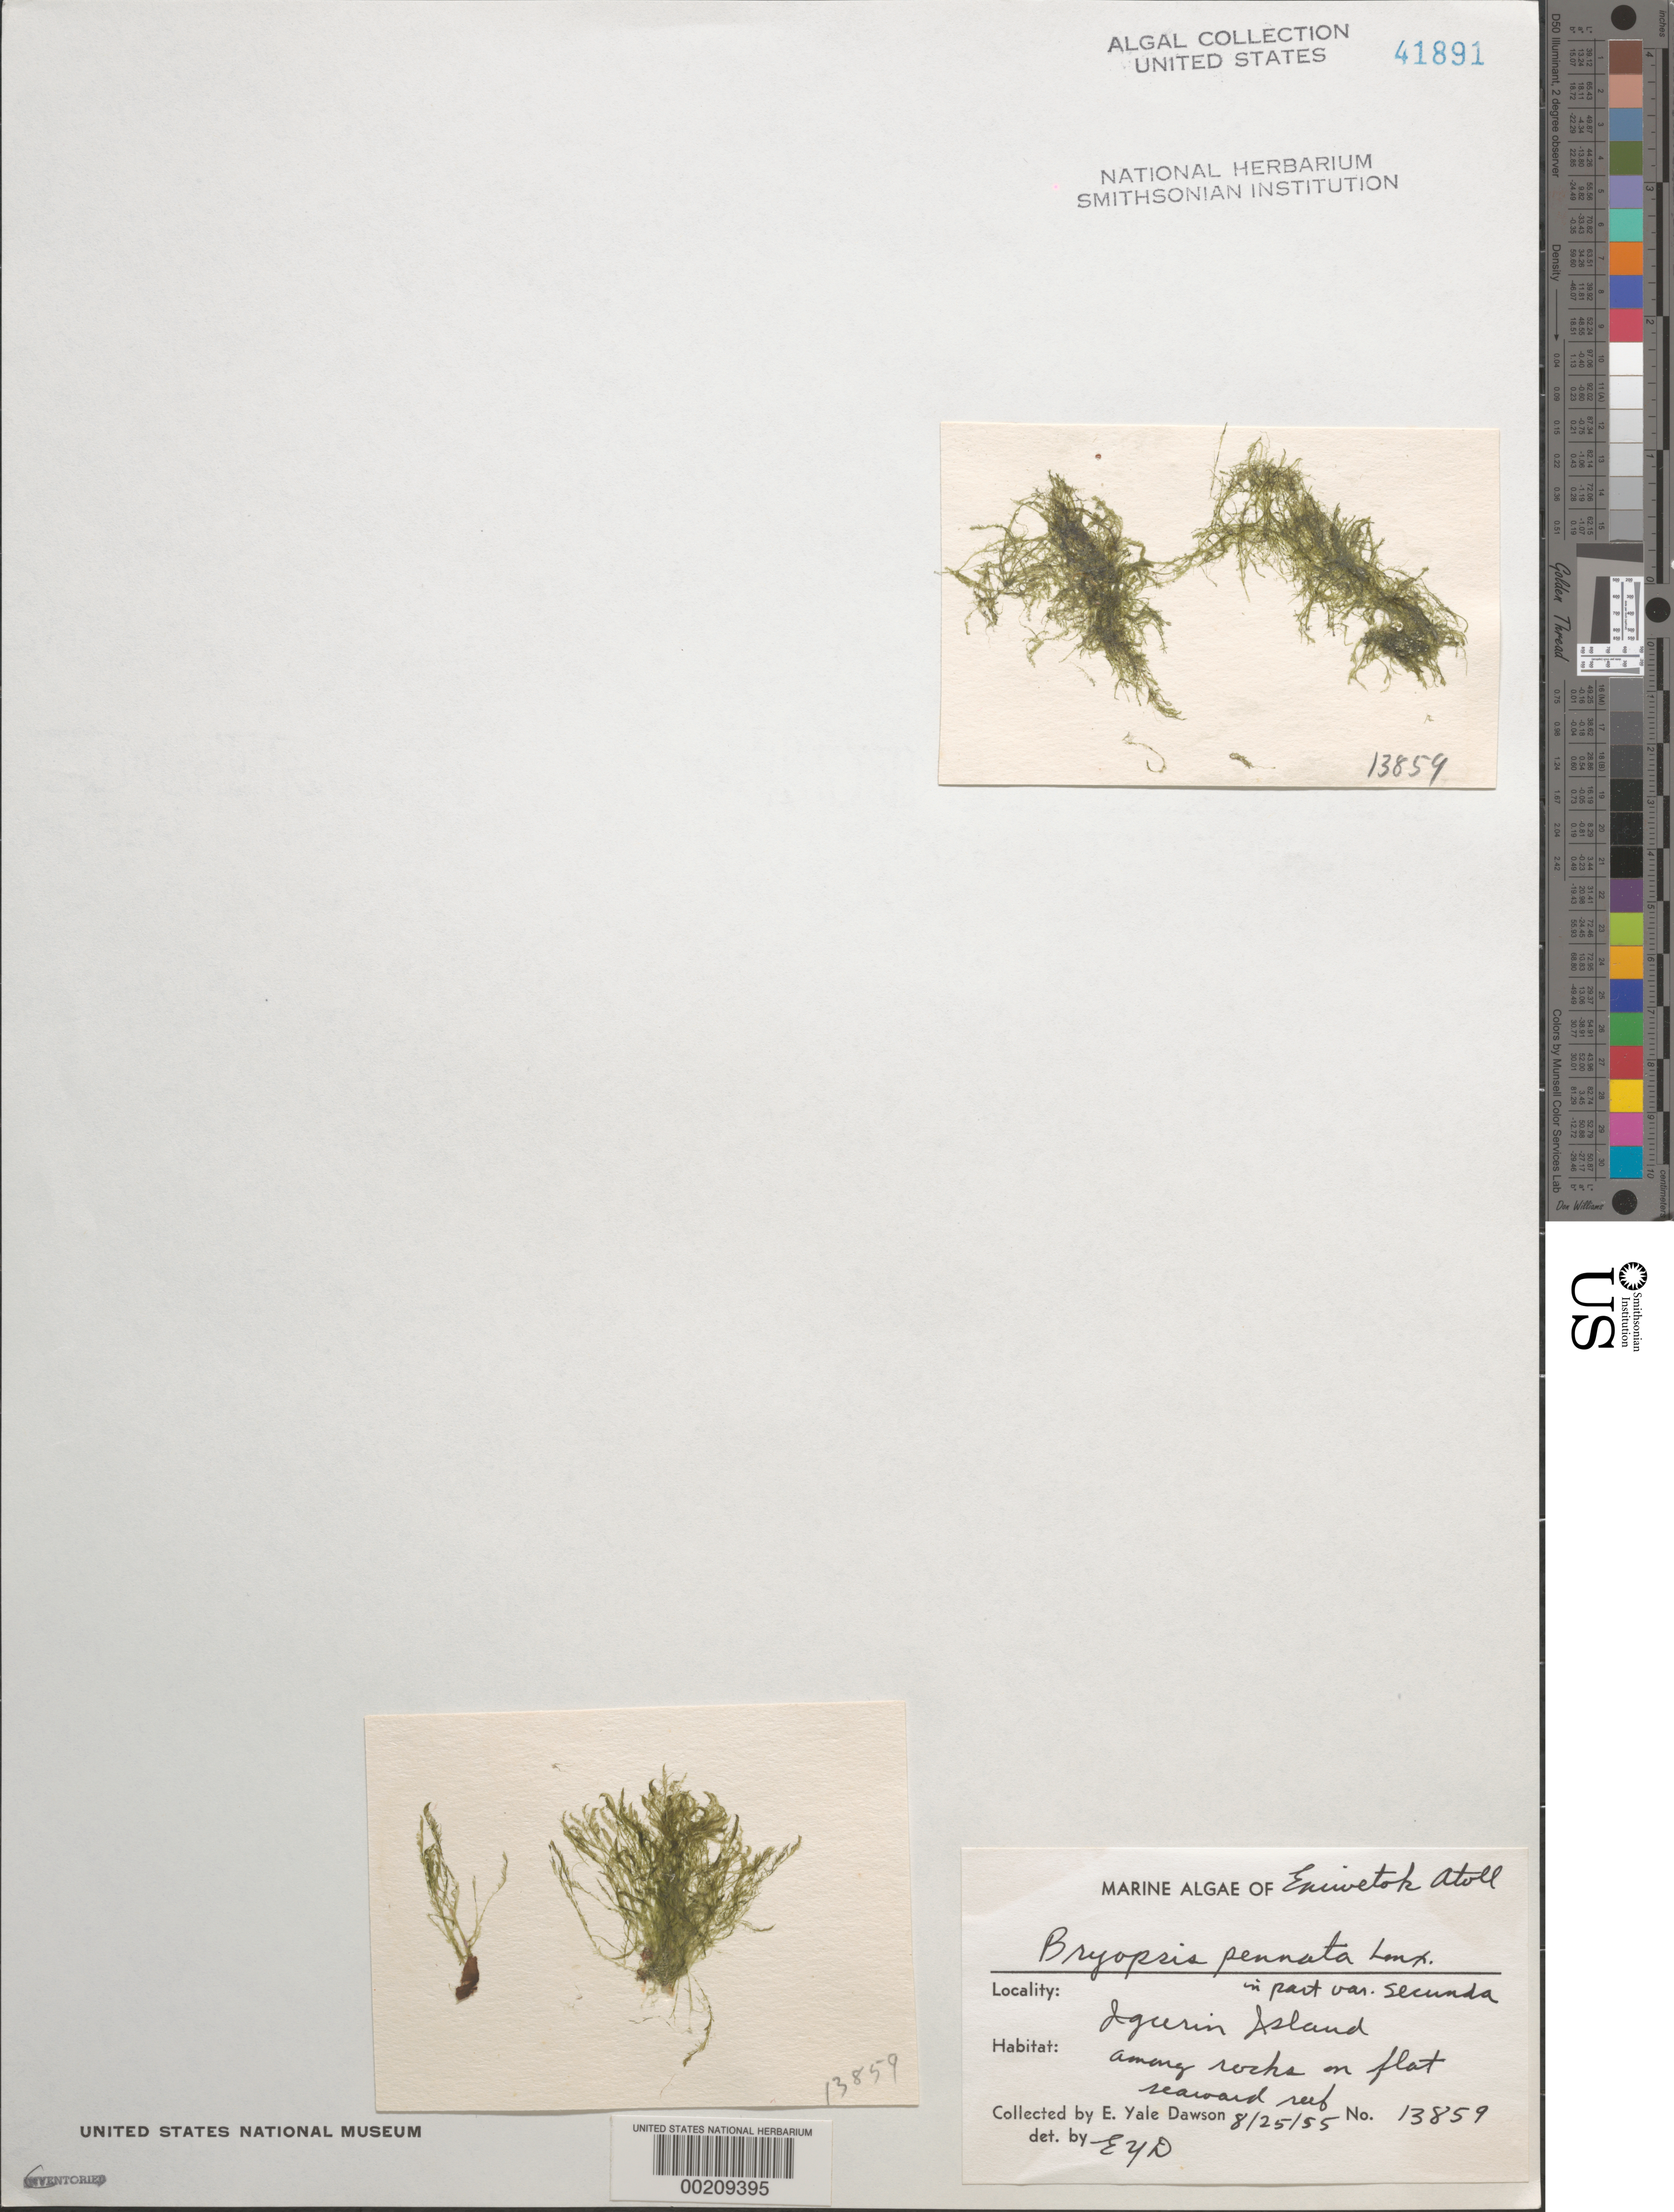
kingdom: Plantae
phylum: Chlorophyta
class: Ulvophyceae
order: Bryopsidales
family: Bryopsidaceae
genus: Bryopsis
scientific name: Bryopsis pennata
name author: J.V.Lamouroux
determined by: Dawson, E. Y.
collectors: E. Y. Dawson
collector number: EYD 13859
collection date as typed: August 25, 1955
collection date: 1955-08-25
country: Marshall Islands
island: Enewetak [Eniwetok] Atoll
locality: Igurin Islet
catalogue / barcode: US 41891